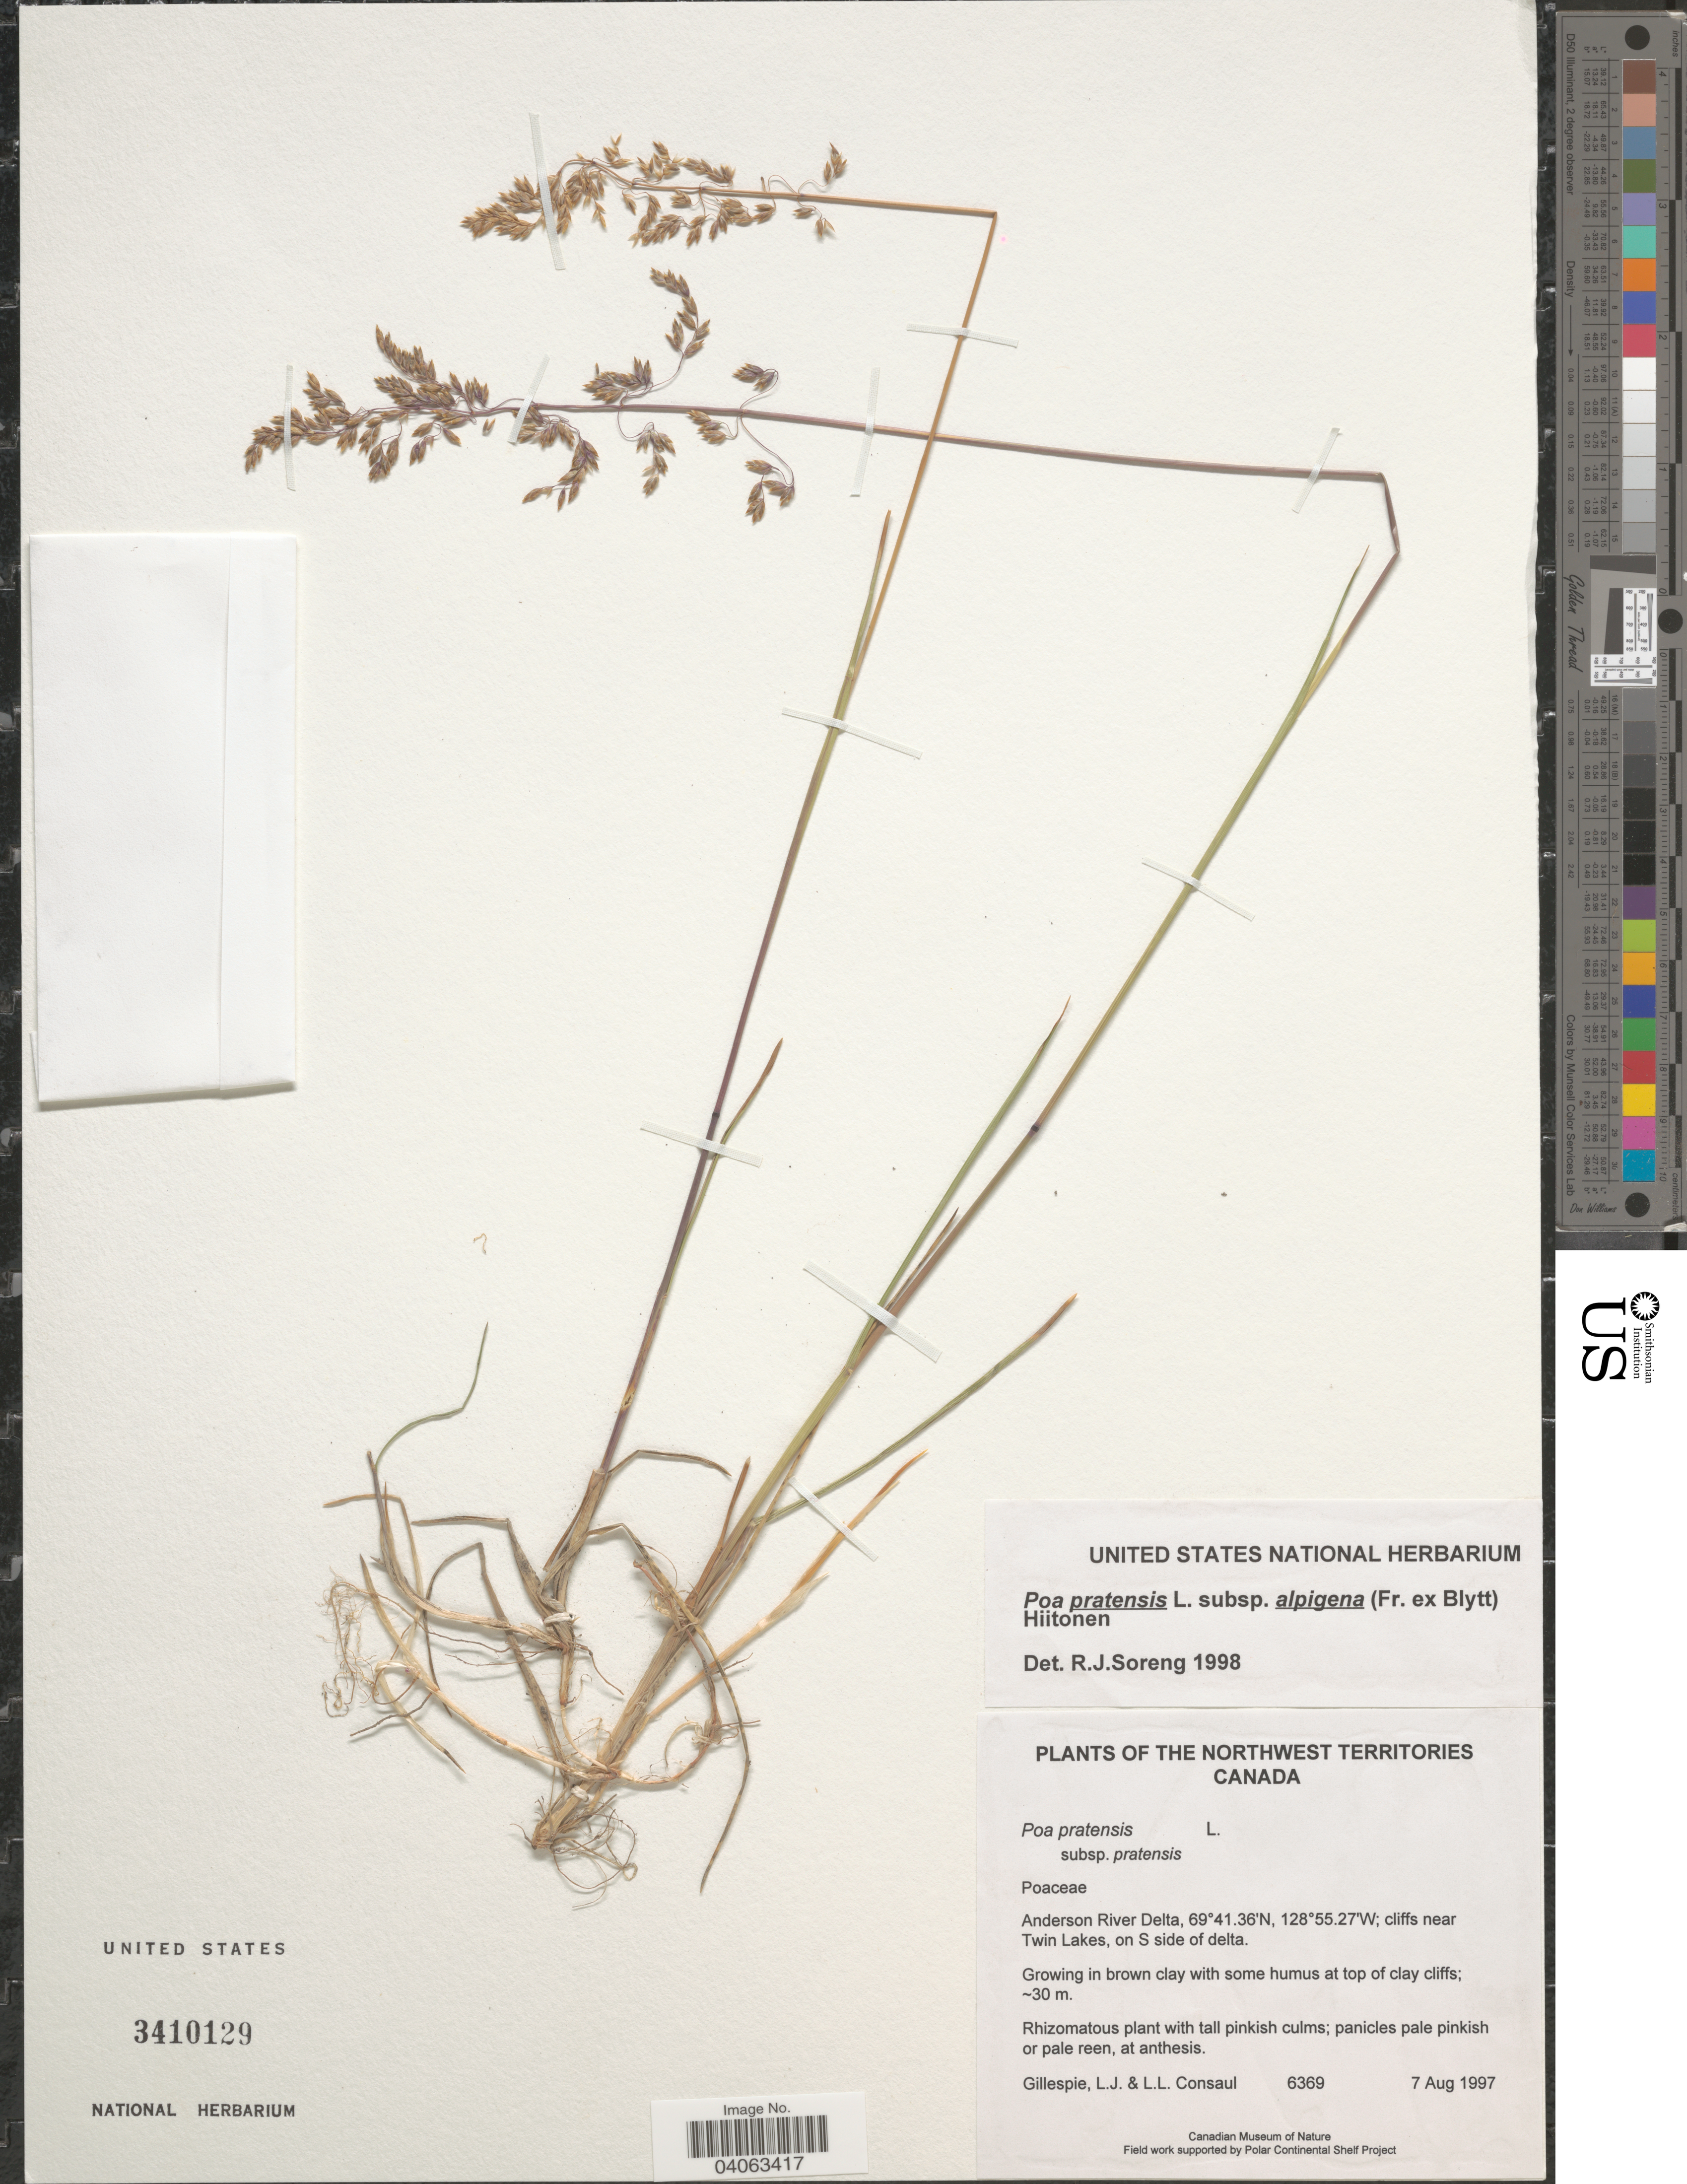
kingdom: Plantae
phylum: Tracheophyta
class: Liliopsida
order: Poales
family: Poaceae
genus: Poa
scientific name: Poa pratensis subsp. alpigena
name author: (Lindm.) Hiitonen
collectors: L. Gillespie & L. Consaul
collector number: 6369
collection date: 1997-08-07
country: Canada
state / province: Northwest Territories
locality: Anderson River Delta; cliffs near Twin Lakes, on S side of delta.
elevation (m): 30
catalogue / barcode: US 3410129